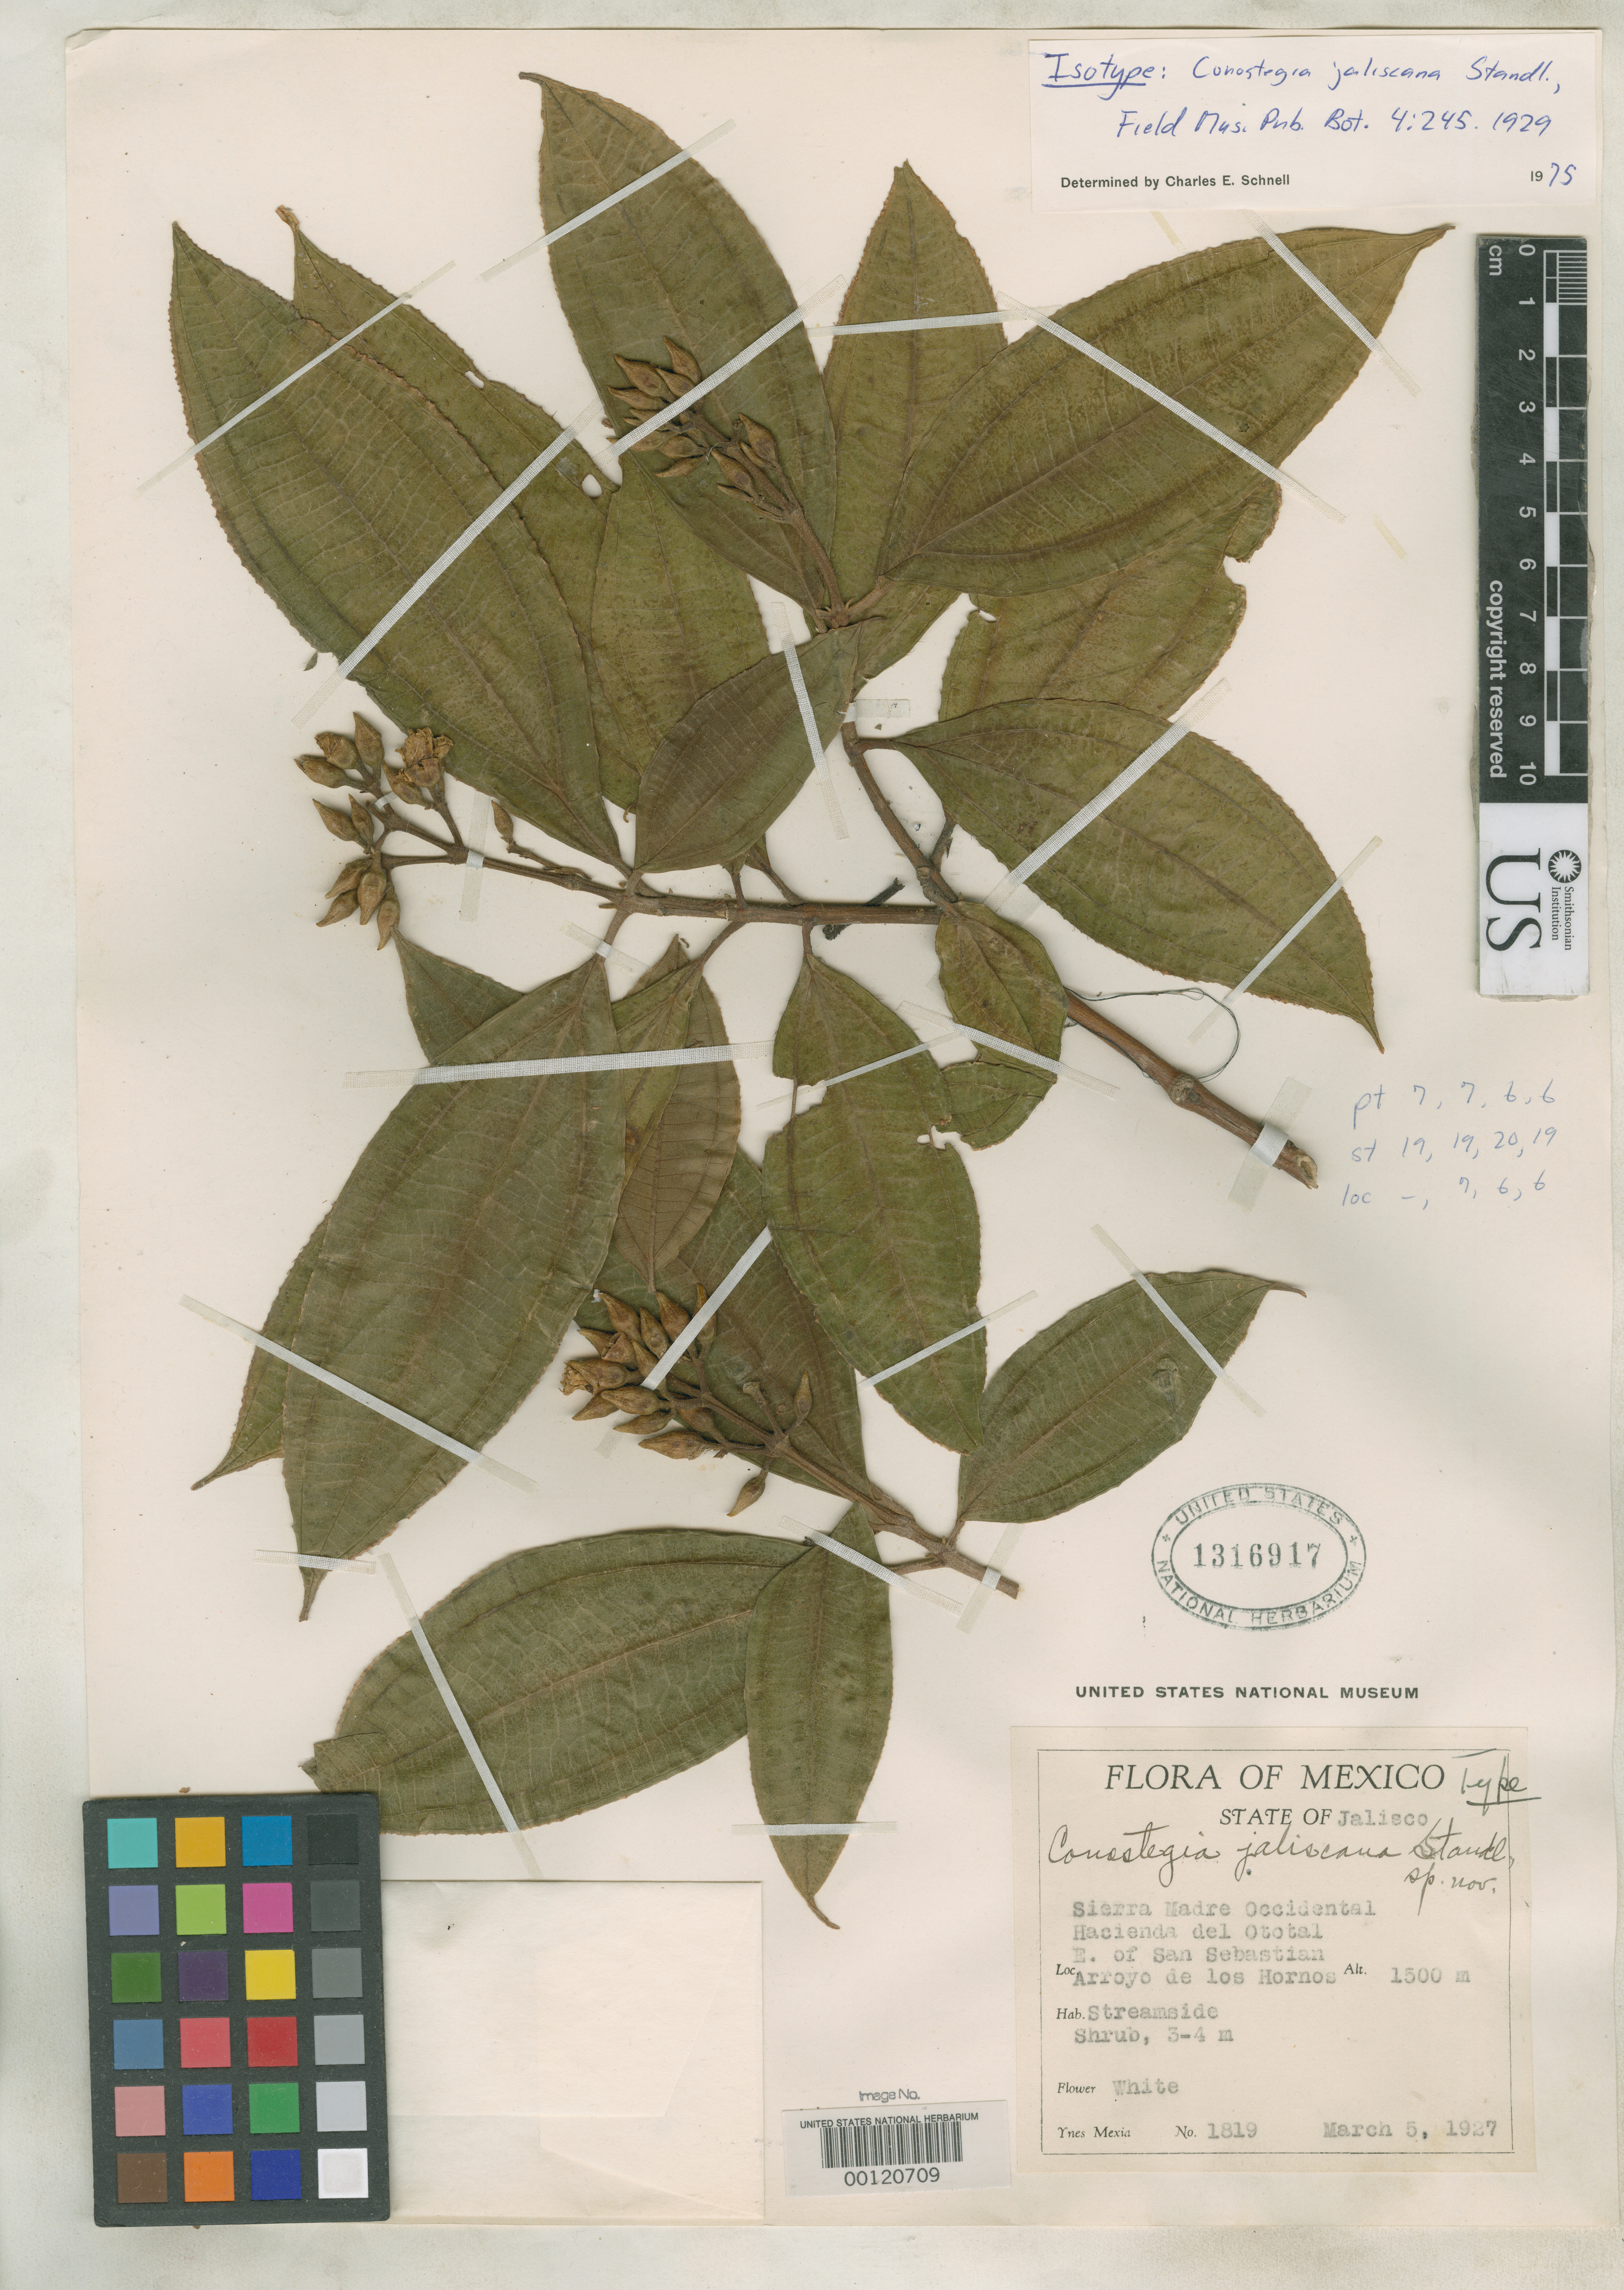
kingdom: Plantae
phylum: Tracheophyta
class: Magnoliopsida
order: Myrtales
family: Melastomataceae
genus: Conostegia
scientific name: Conostegia jaliscana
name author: Standl.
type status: Isotype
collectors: Y. Mexia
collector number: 1819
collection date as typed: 05 Mar 1927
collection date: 1927-03-05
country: Mexico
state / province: Jalisco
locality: E of San Sebastian, Sierro Madre Occidental, Hacienda del Ototal.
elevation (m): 1500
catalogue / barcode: US 1316917